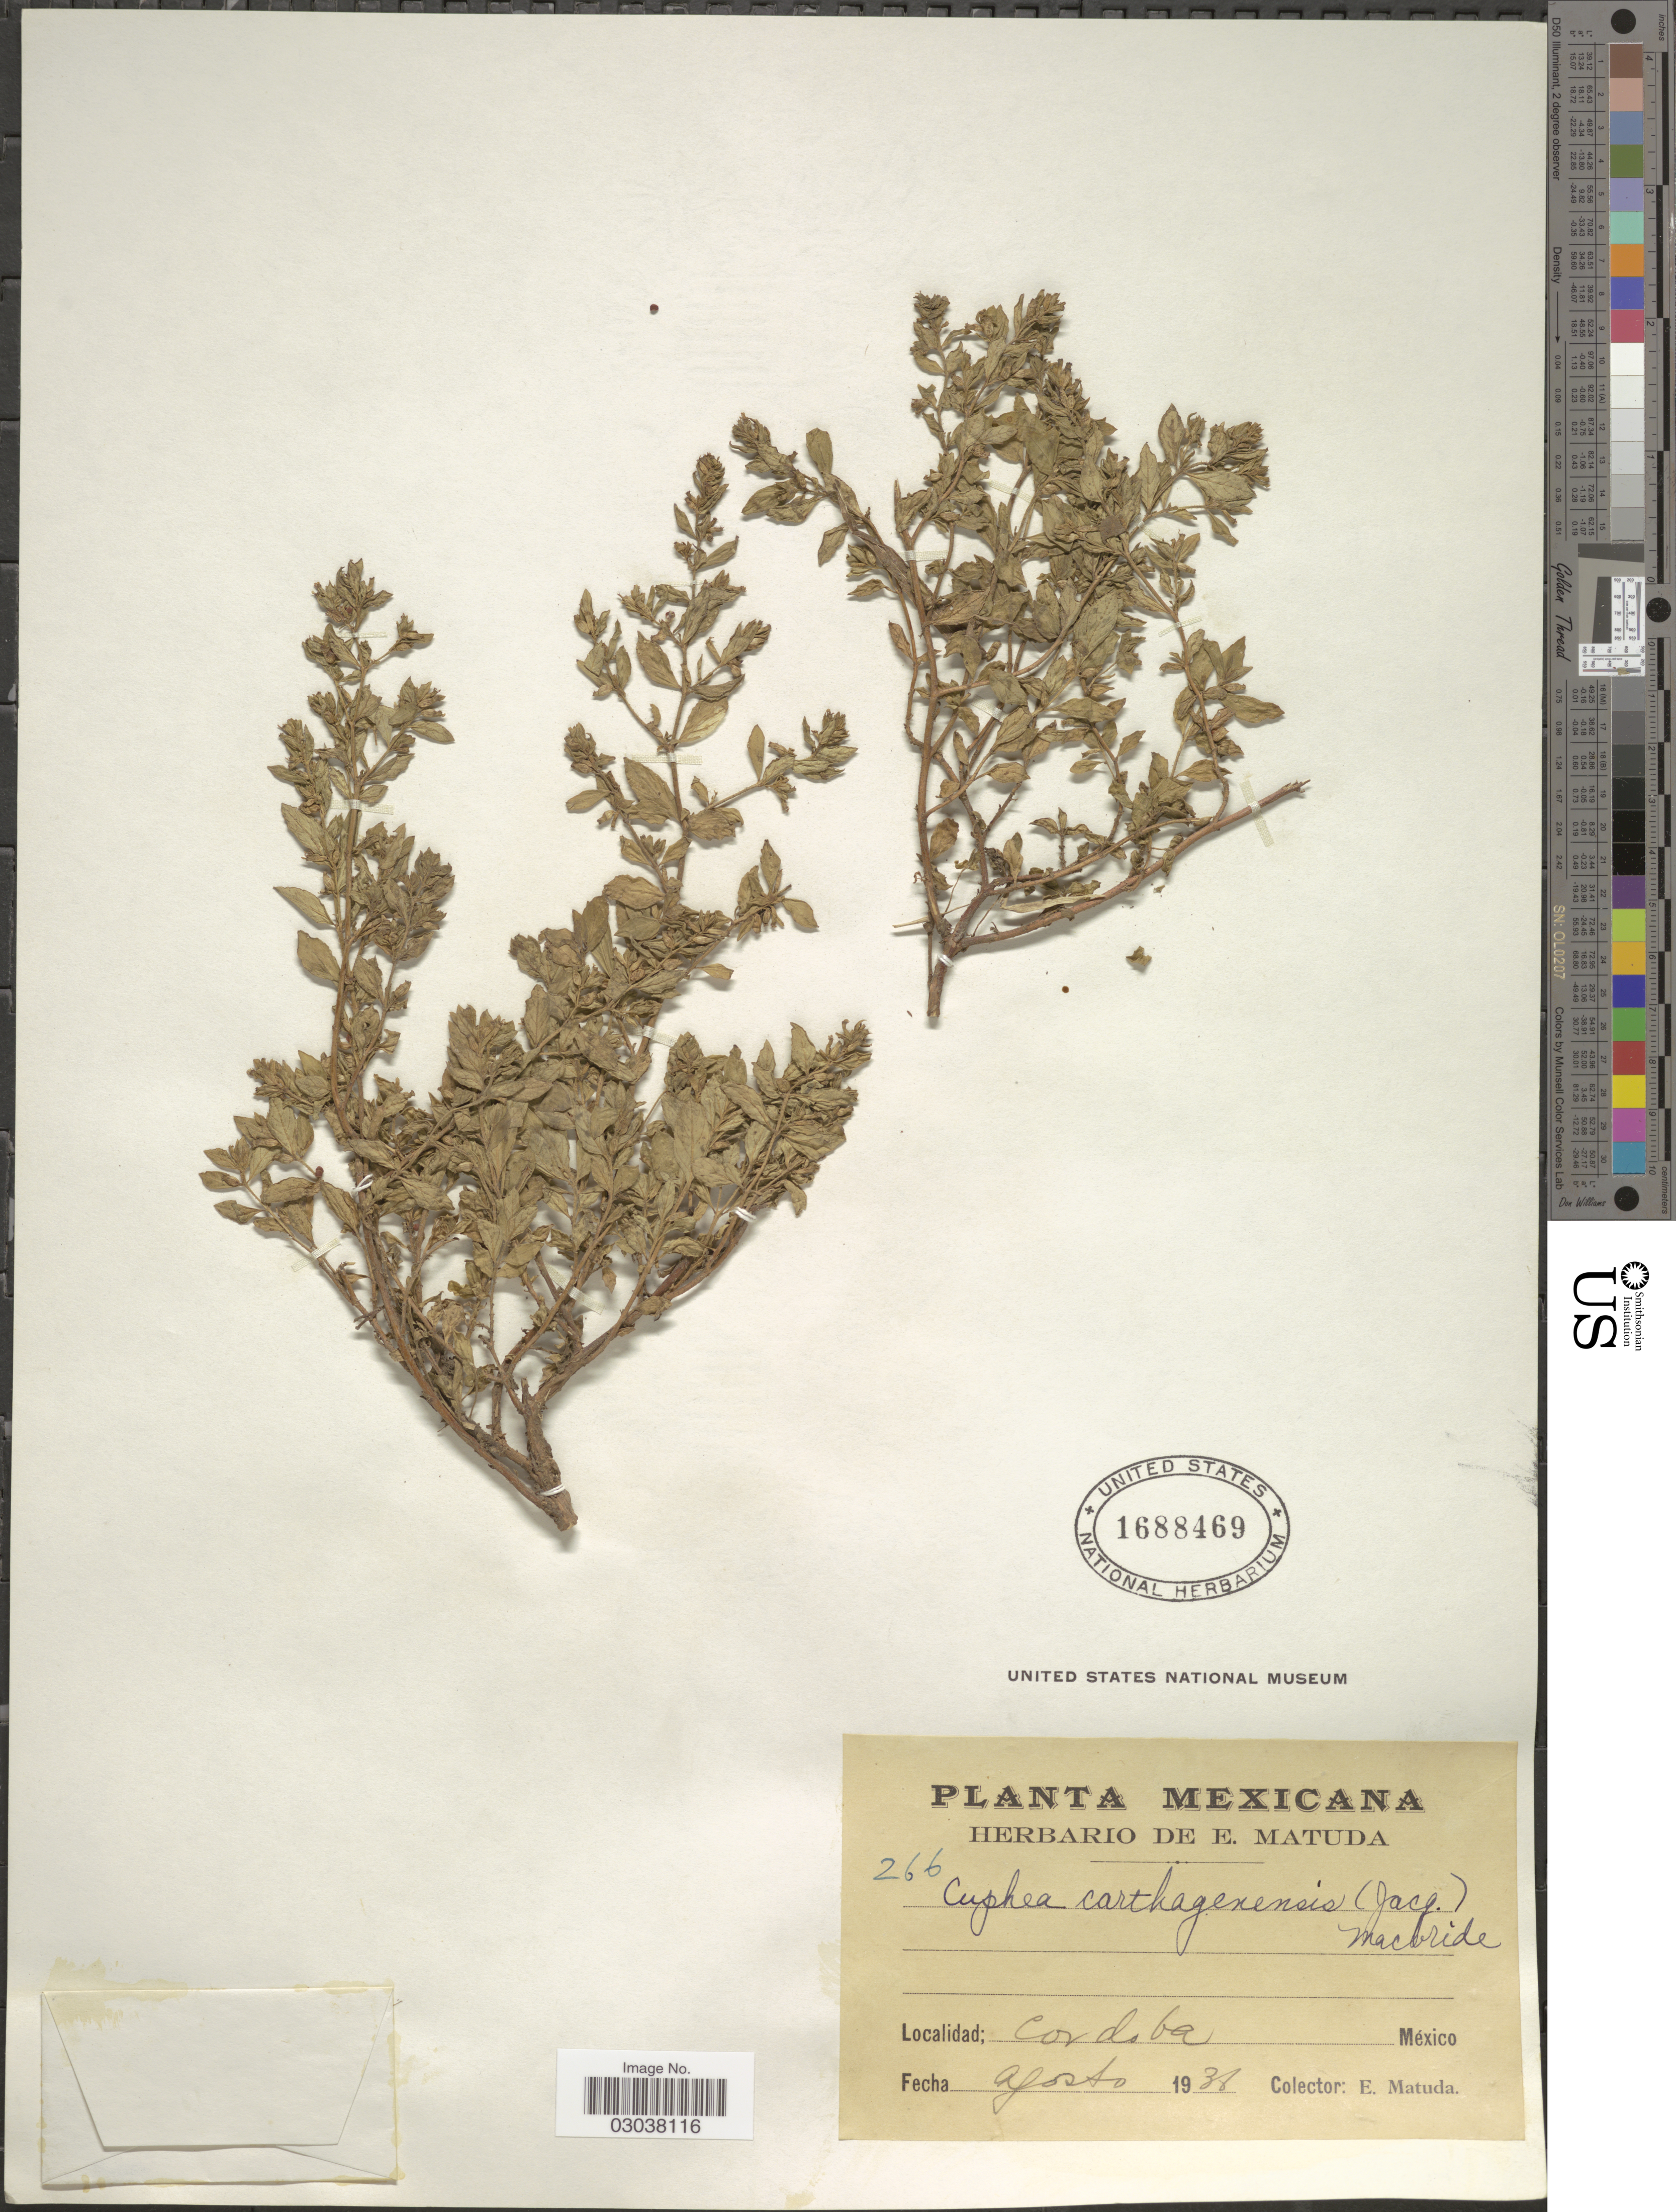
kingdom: Plantae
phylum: Tracheophyta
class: Magnoliopsida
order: Myrtales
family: Lythraceae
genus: Cuphea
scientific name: Cuphea carthagenensis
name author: (Jacq.) J.F. Macbr.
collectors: E. Matuda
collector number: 266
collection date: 1938-08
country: Mexico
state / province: México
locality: Cordoba.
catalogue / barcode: US 1688469